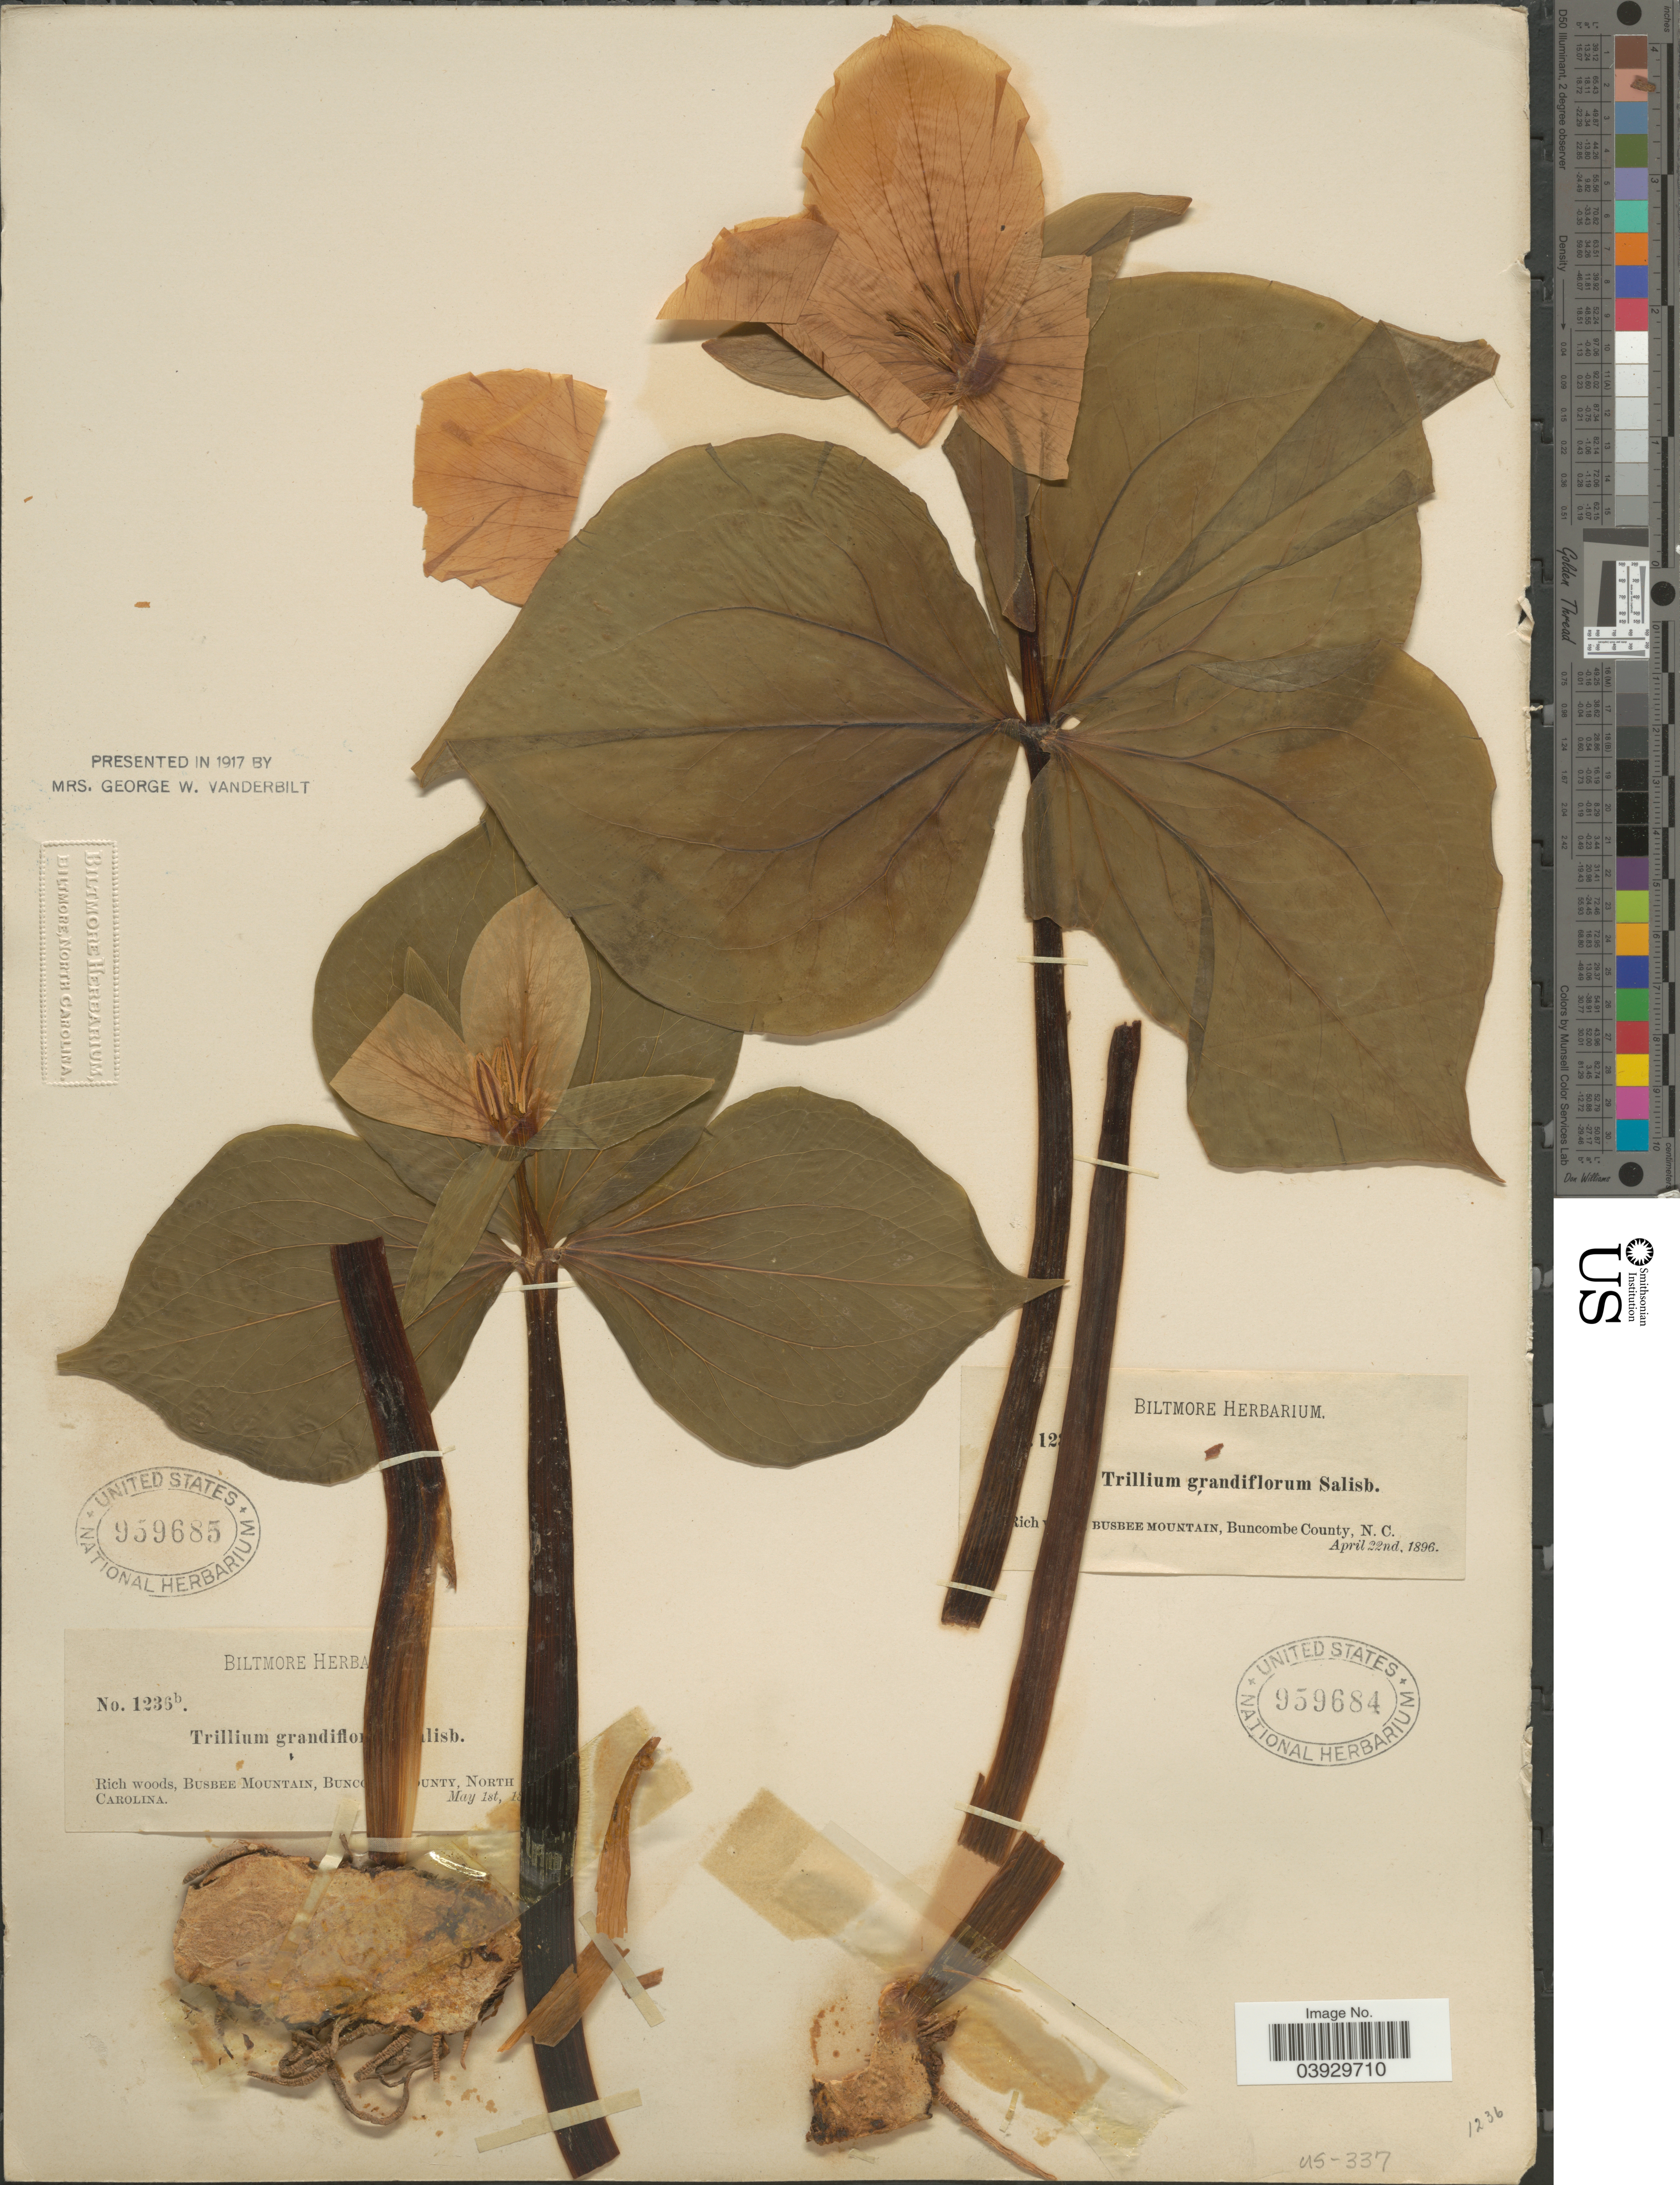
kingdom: Plantae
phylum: Tracheophyta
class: Liliopsida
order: Liliales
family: Melanthiaceae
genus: Trillium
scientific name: Trillium grandiflorum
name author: (Michx.) Salisb.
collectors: ex herb. Biltmore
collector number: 1236b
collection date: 1896-05-01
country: United States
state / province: North Carolina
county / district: Buncombe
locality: Busbee Mountain.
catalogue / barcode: US 959685